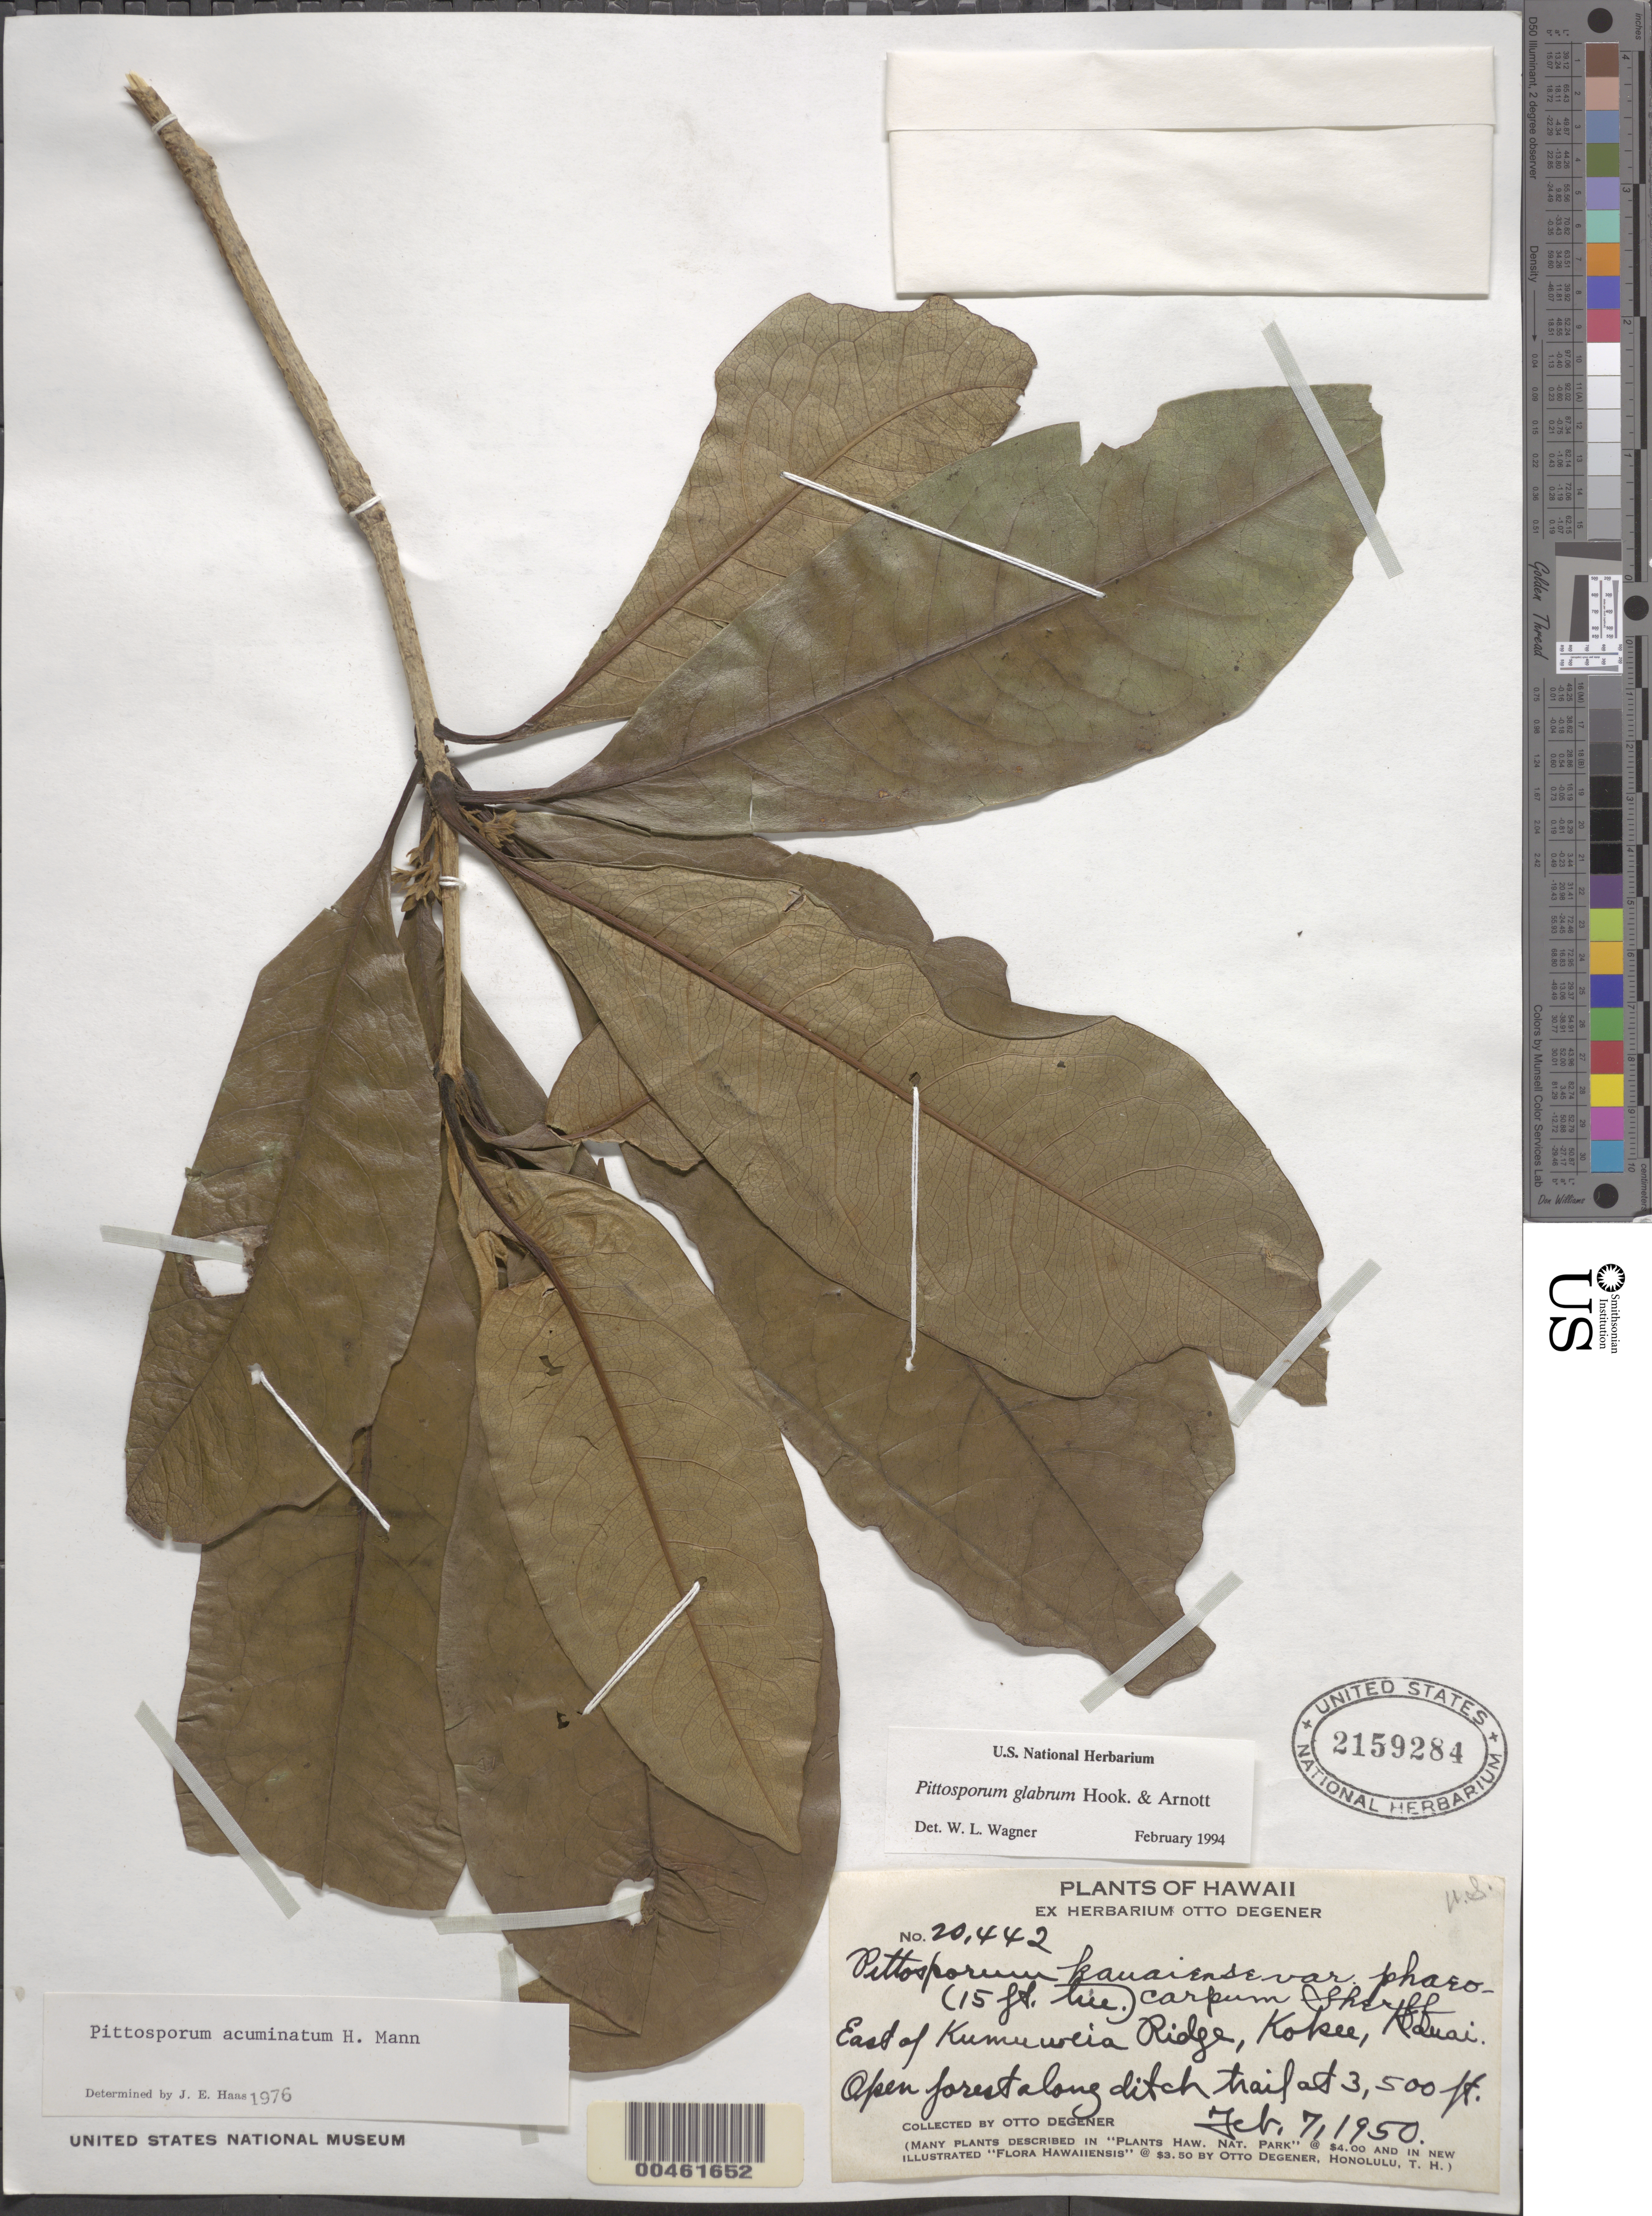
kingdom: Plantae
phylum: Tracheophyta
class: Magnoliopsida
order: Apiales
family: Pittosporaceae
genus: Pittosporum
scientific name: Pittosporum glabrum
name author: Hook. & Arn.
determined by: Wagner, W. L., (BOT), Smithsonian Institution - National Museum of Natural History (UNITED STATES)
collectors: O. Degener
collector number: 20442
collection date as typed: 7 Feb 1950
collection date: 1950-02-07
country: United States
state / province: Hawaii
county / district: Kauai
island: Kaua'i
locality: E of Kumuweia Ridge, Kokee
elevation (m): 1067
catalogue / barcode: US 2159284